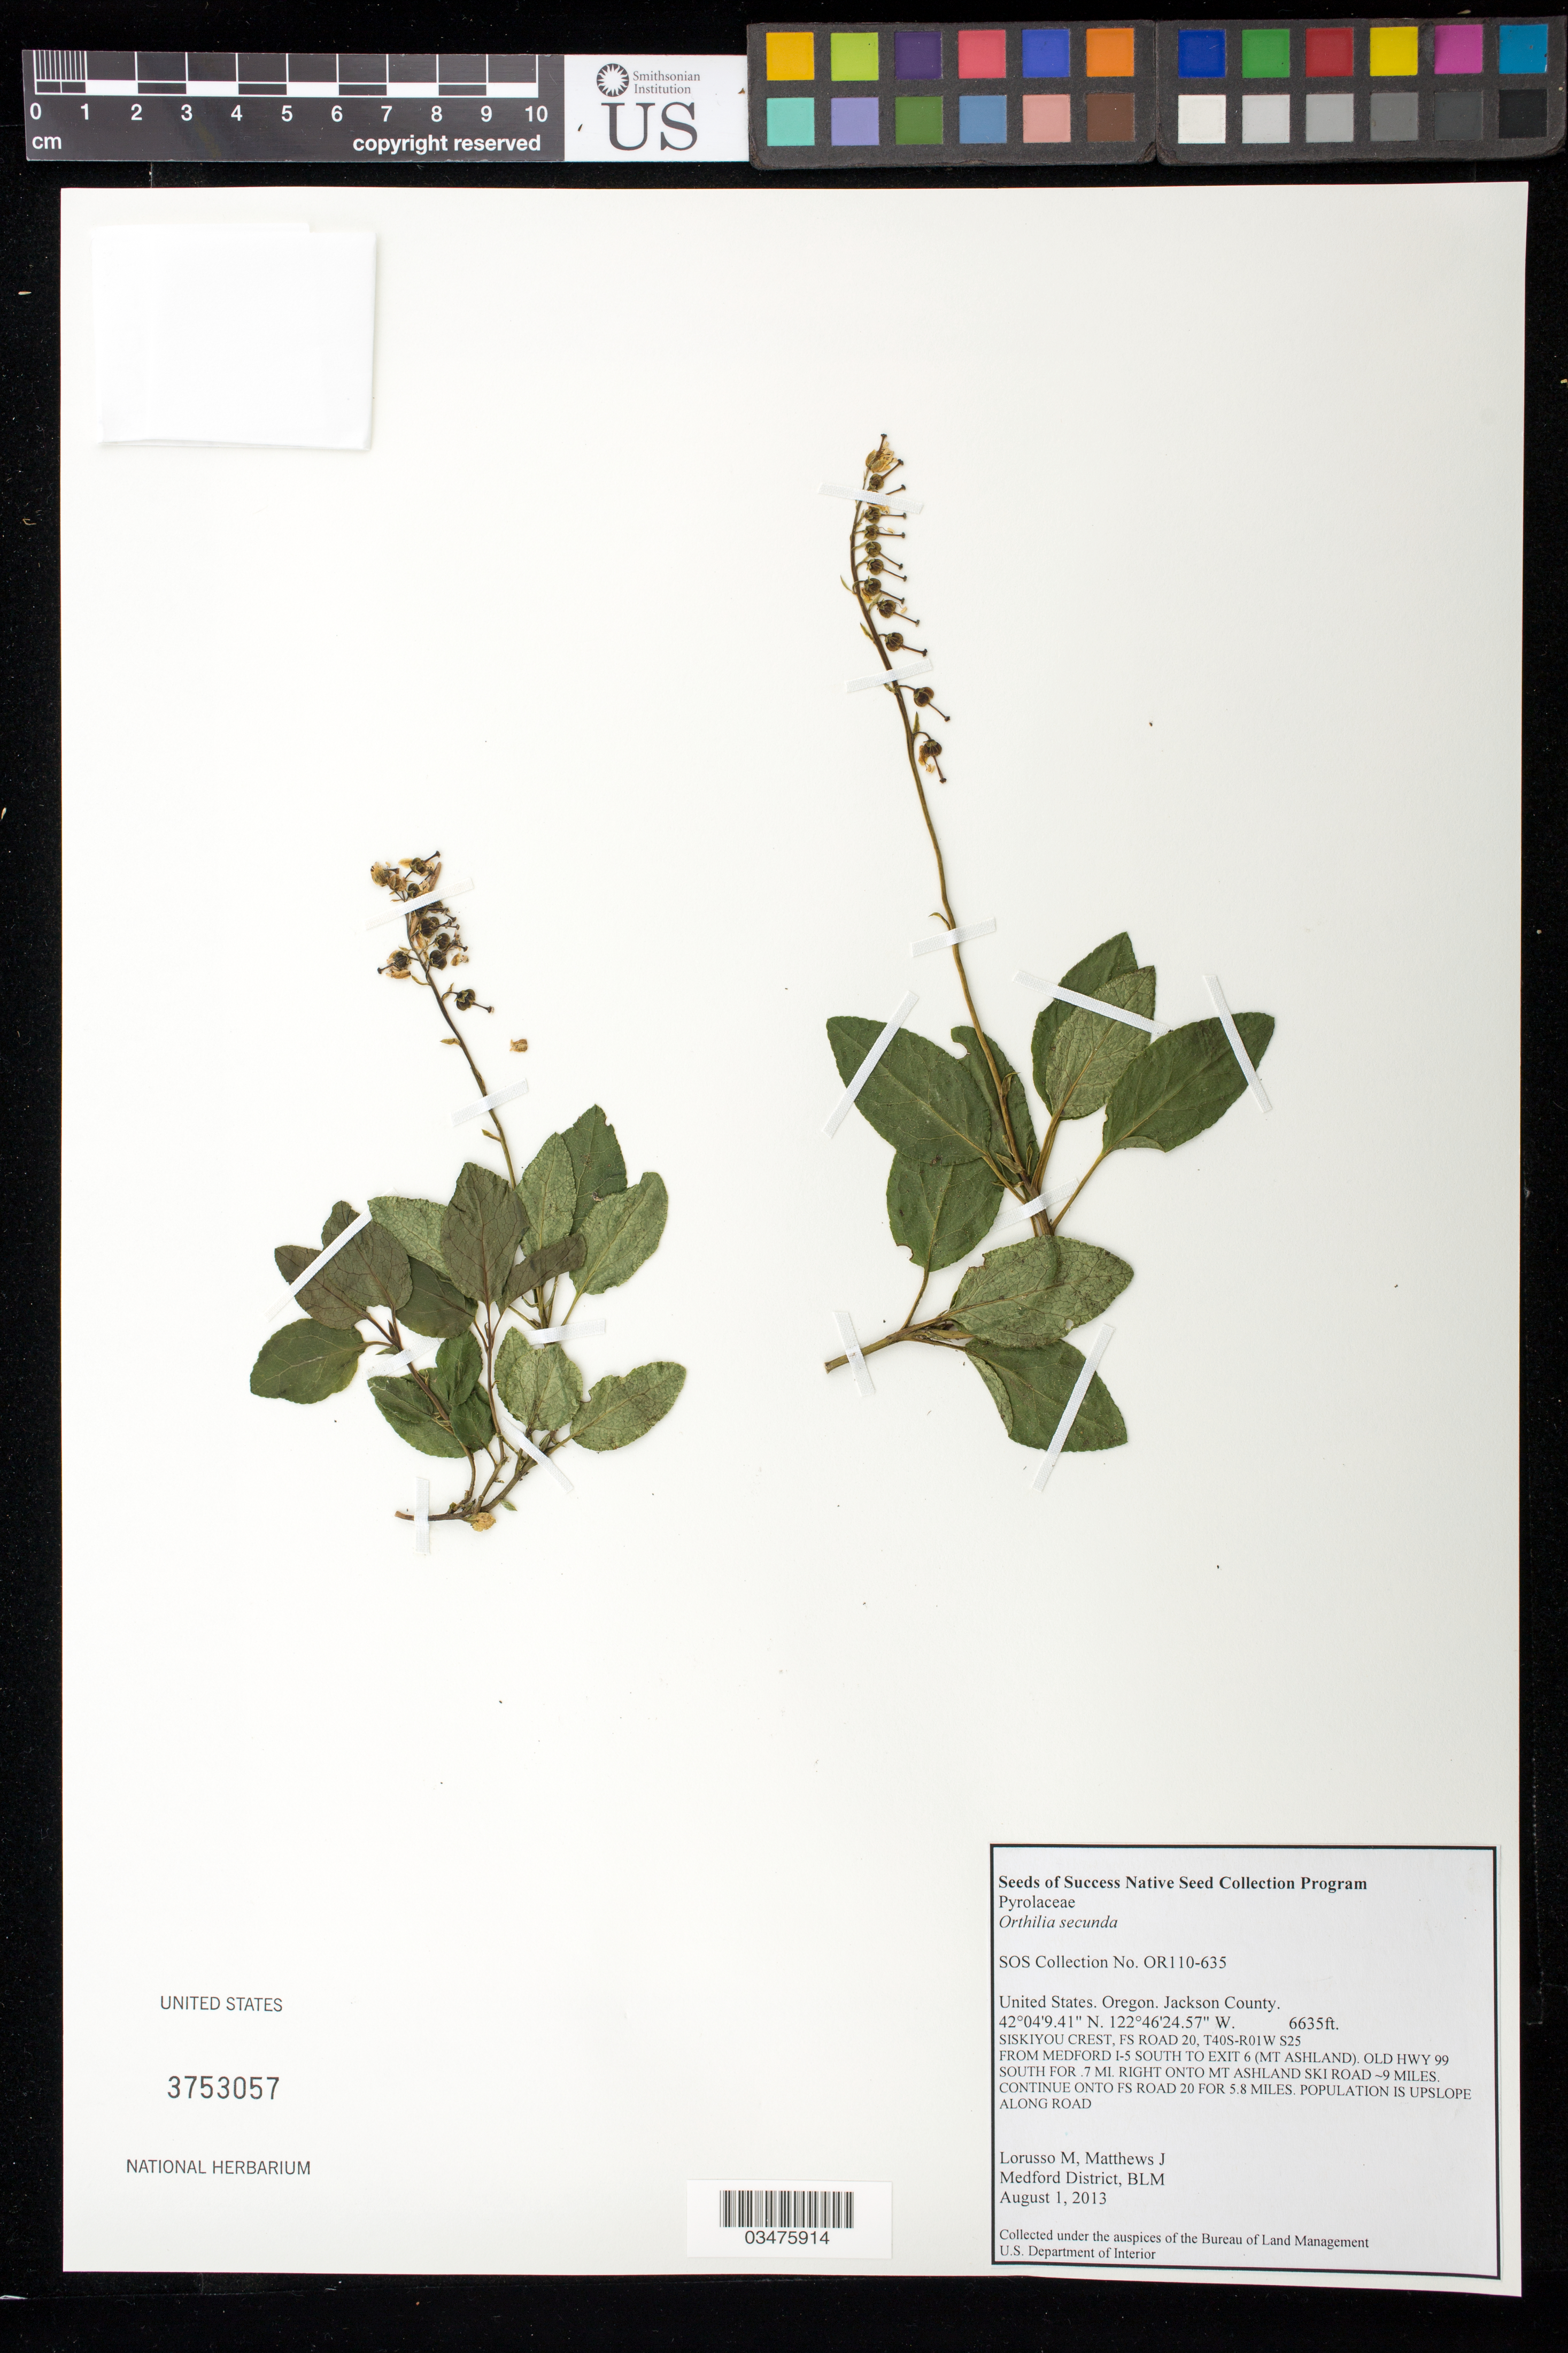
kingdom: Plantae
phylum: Tracheophyta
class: Magnoliopsida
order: Ericales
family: Ericaceae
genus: Orthilia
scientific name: Orthilia secunda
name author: (L.) House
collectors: M. Lorusso & J. Matthews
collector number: OR110-635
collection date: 2013-08-01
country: United States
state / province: Oregon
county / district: Jackson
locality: Siskiyou Crest, FS Road 20 for 5.8 mi.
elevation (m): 2022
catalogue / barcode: US 3753057